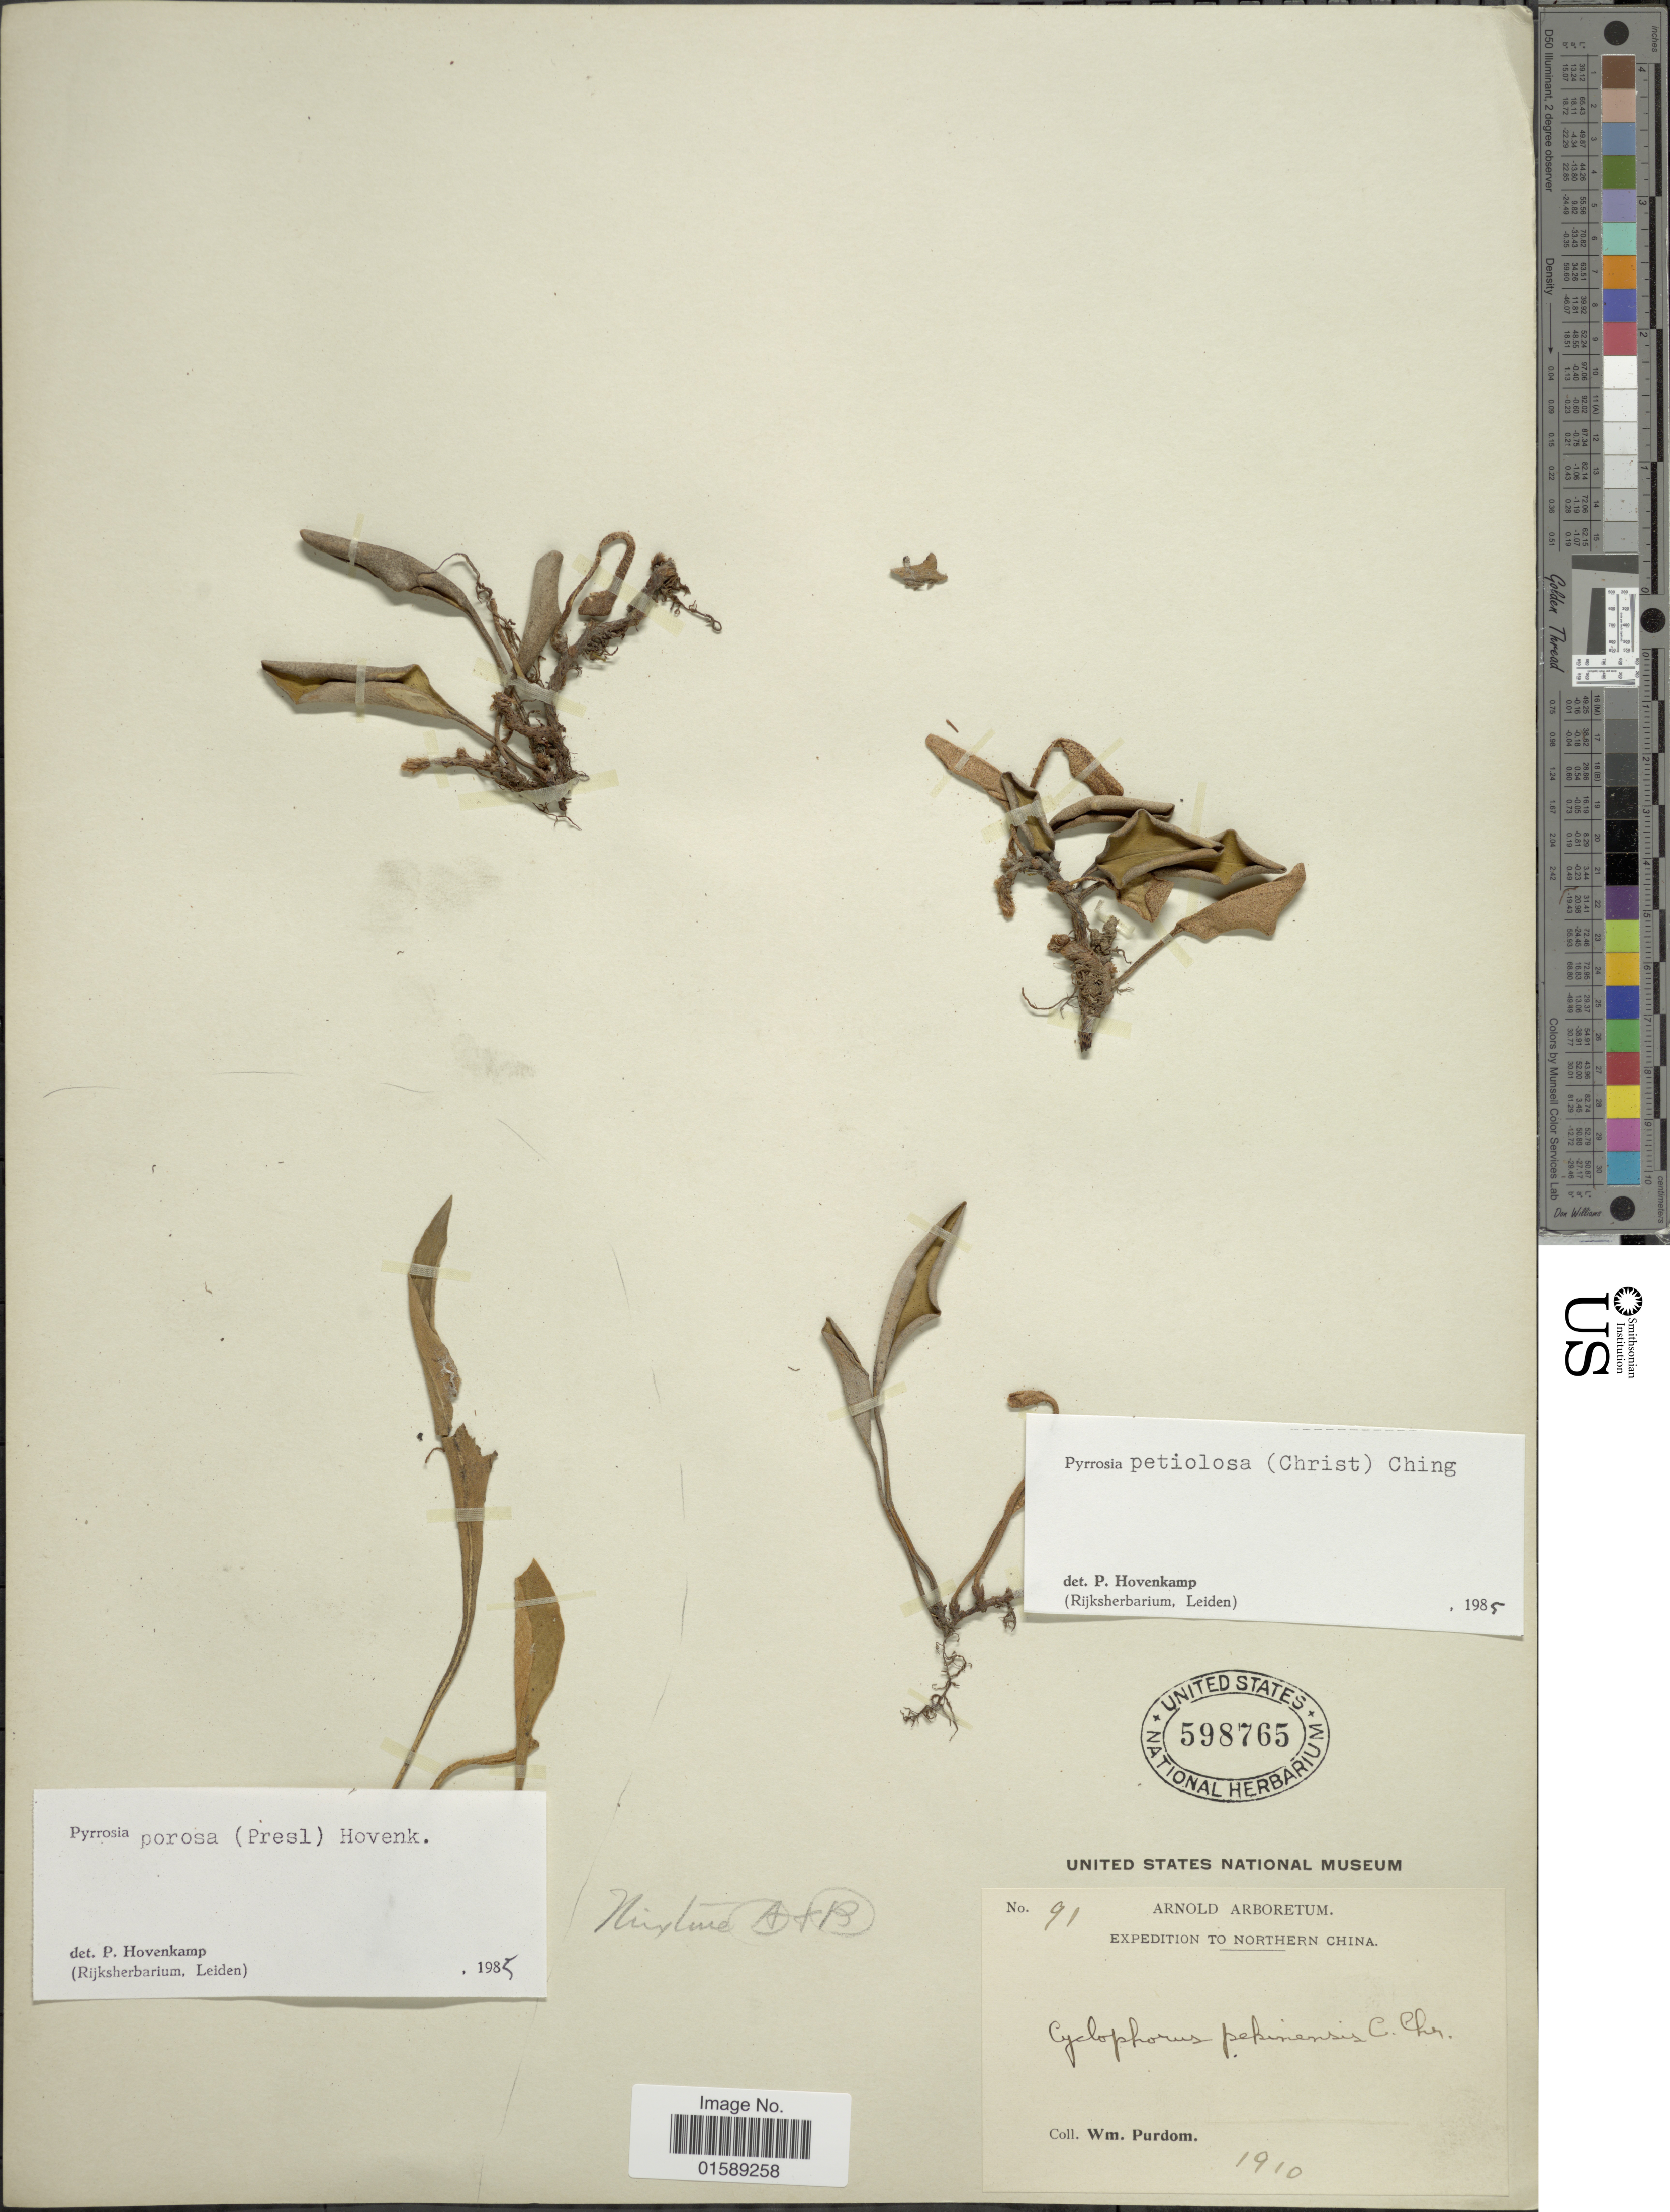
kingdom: Plantae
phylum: Tracheophyta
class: Polypodiopsida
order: Polypodiales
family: Polypodiaceae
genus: Pyrrosia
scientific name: Pyrrosia petiolosa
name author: (Christ) Ching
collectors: W. Purdom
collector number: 91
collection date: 1910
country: China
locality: Northern China.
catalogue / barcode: US 598765